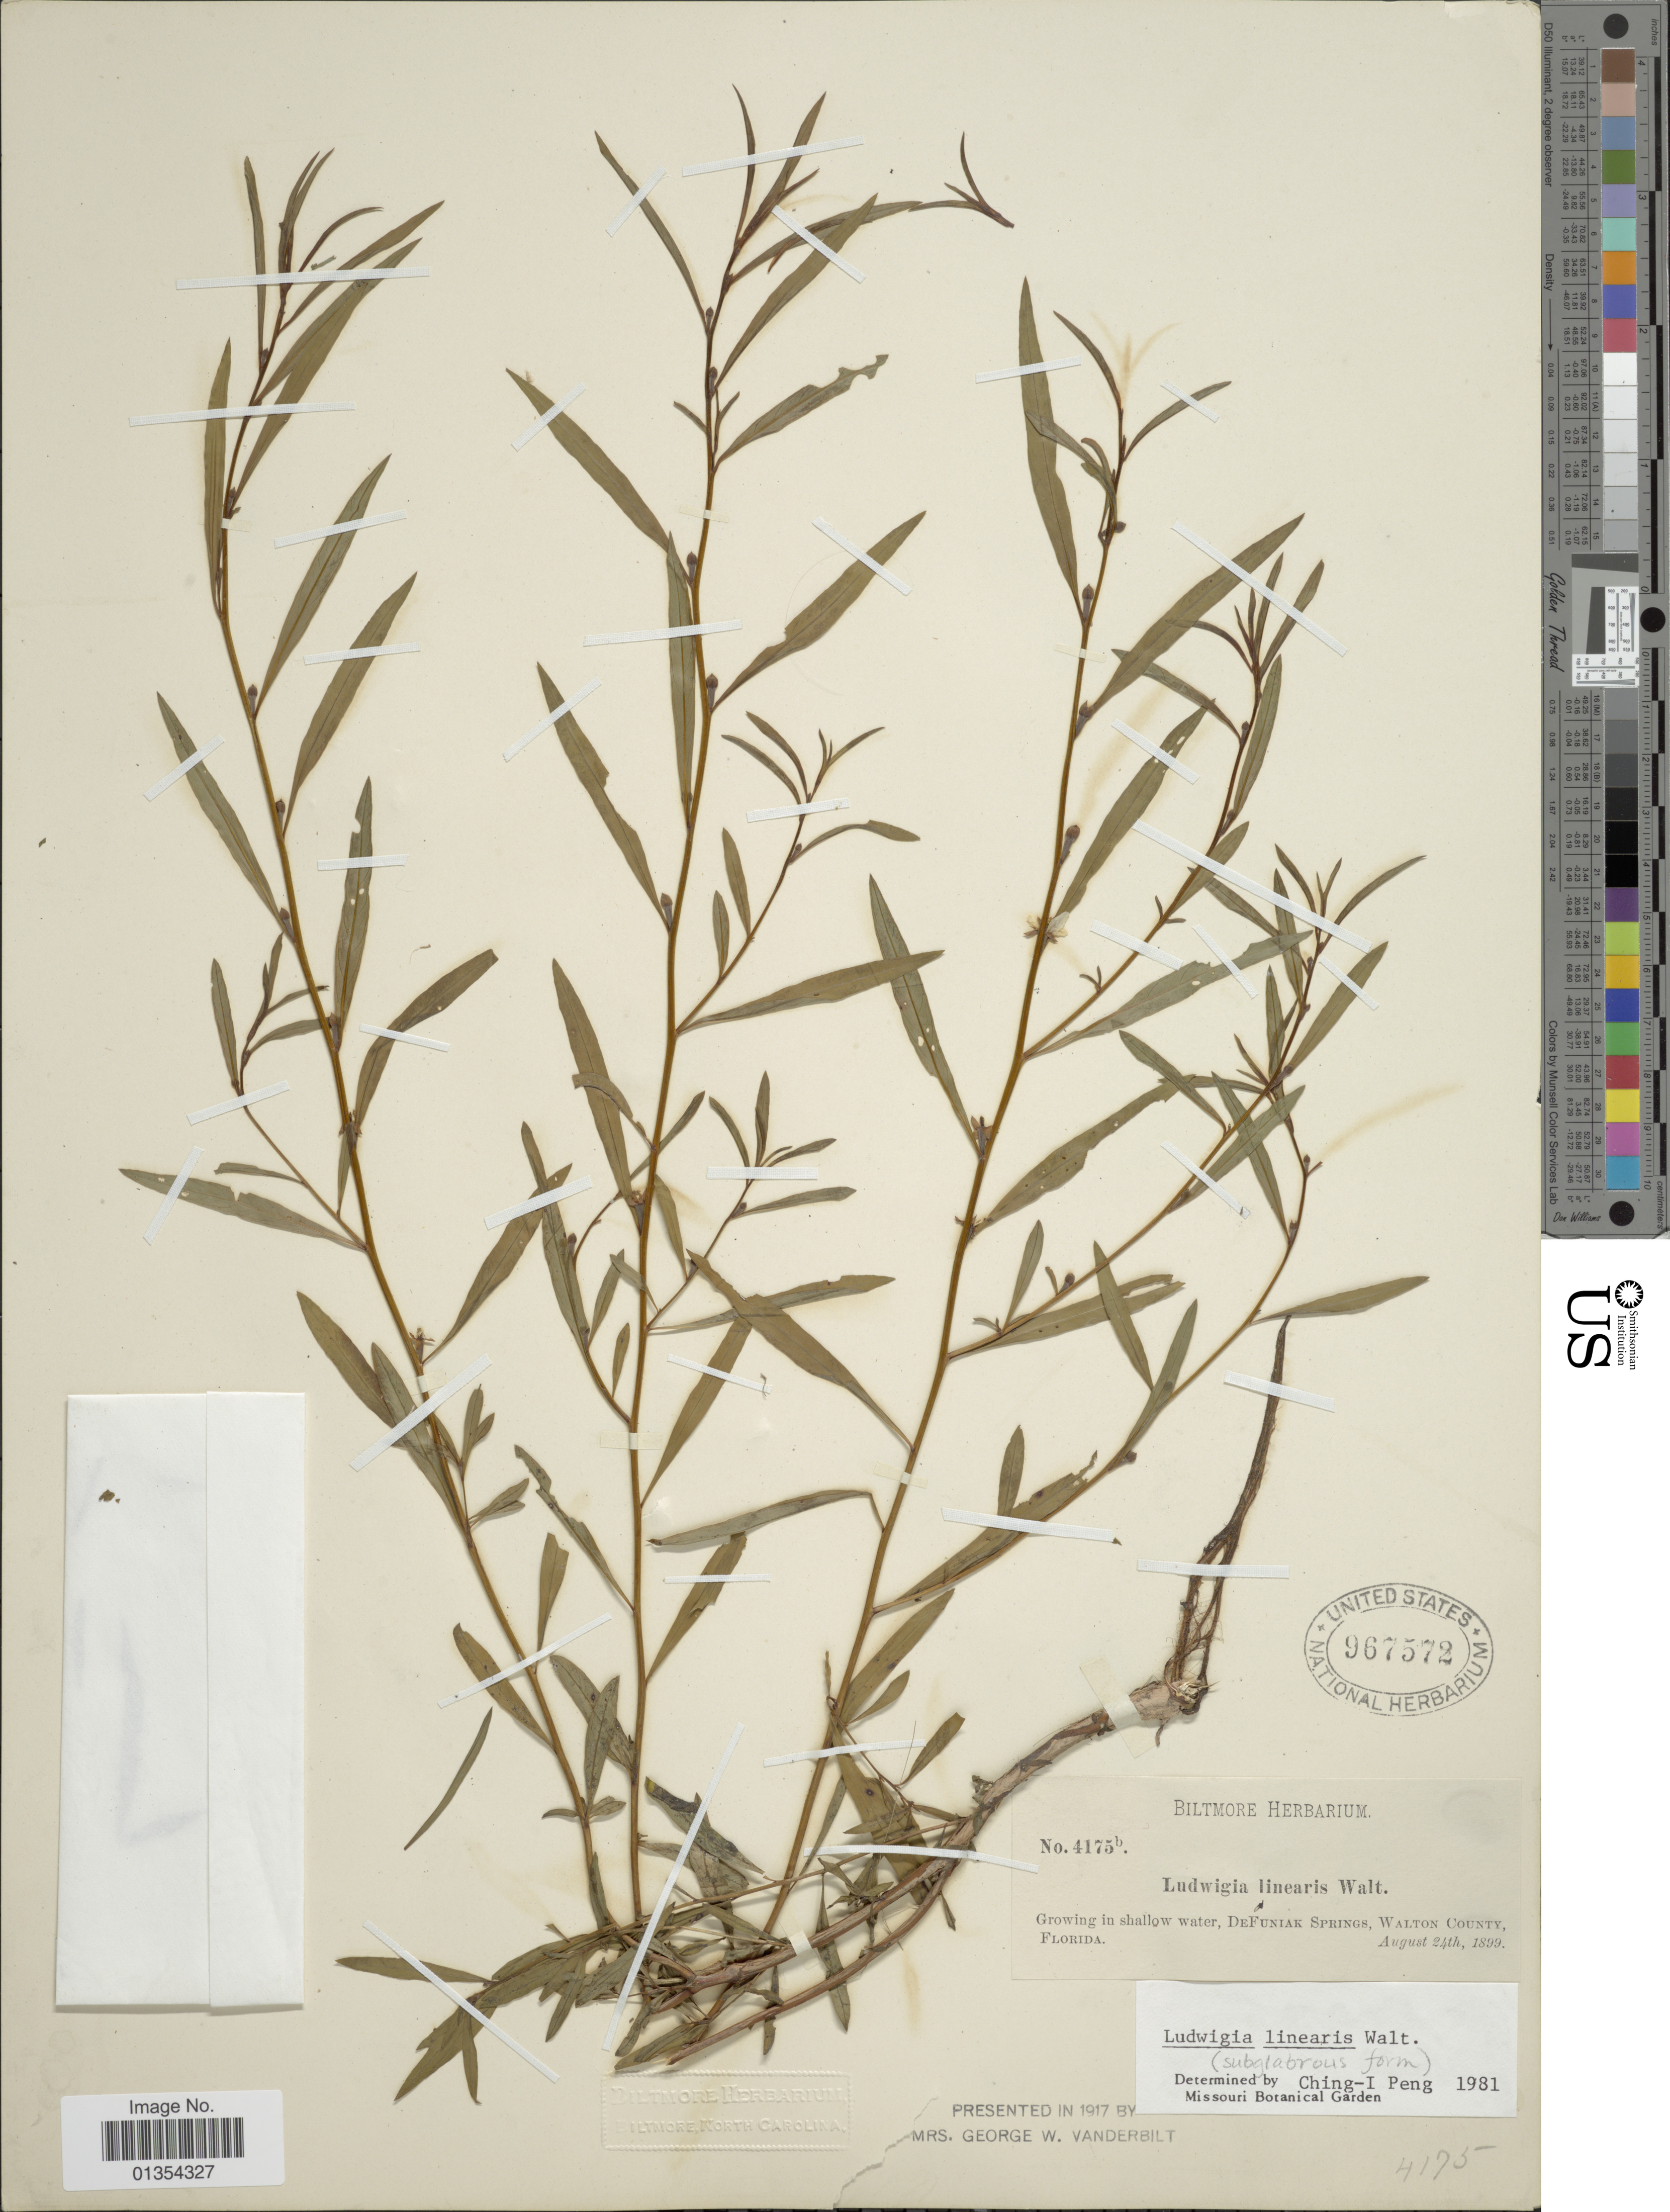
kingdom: Plantae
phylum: Tracheophyta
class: Magnoliopsida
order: Myrtales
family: Onagraceae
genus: Ludwigia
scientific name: Ludwigia linearis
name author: Walter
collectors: ex herb. Biltmore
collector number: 4175b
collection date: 1899-08-24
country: United States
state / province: Florida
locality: DeFuniak Springs, Walton County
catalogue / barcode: US 967572